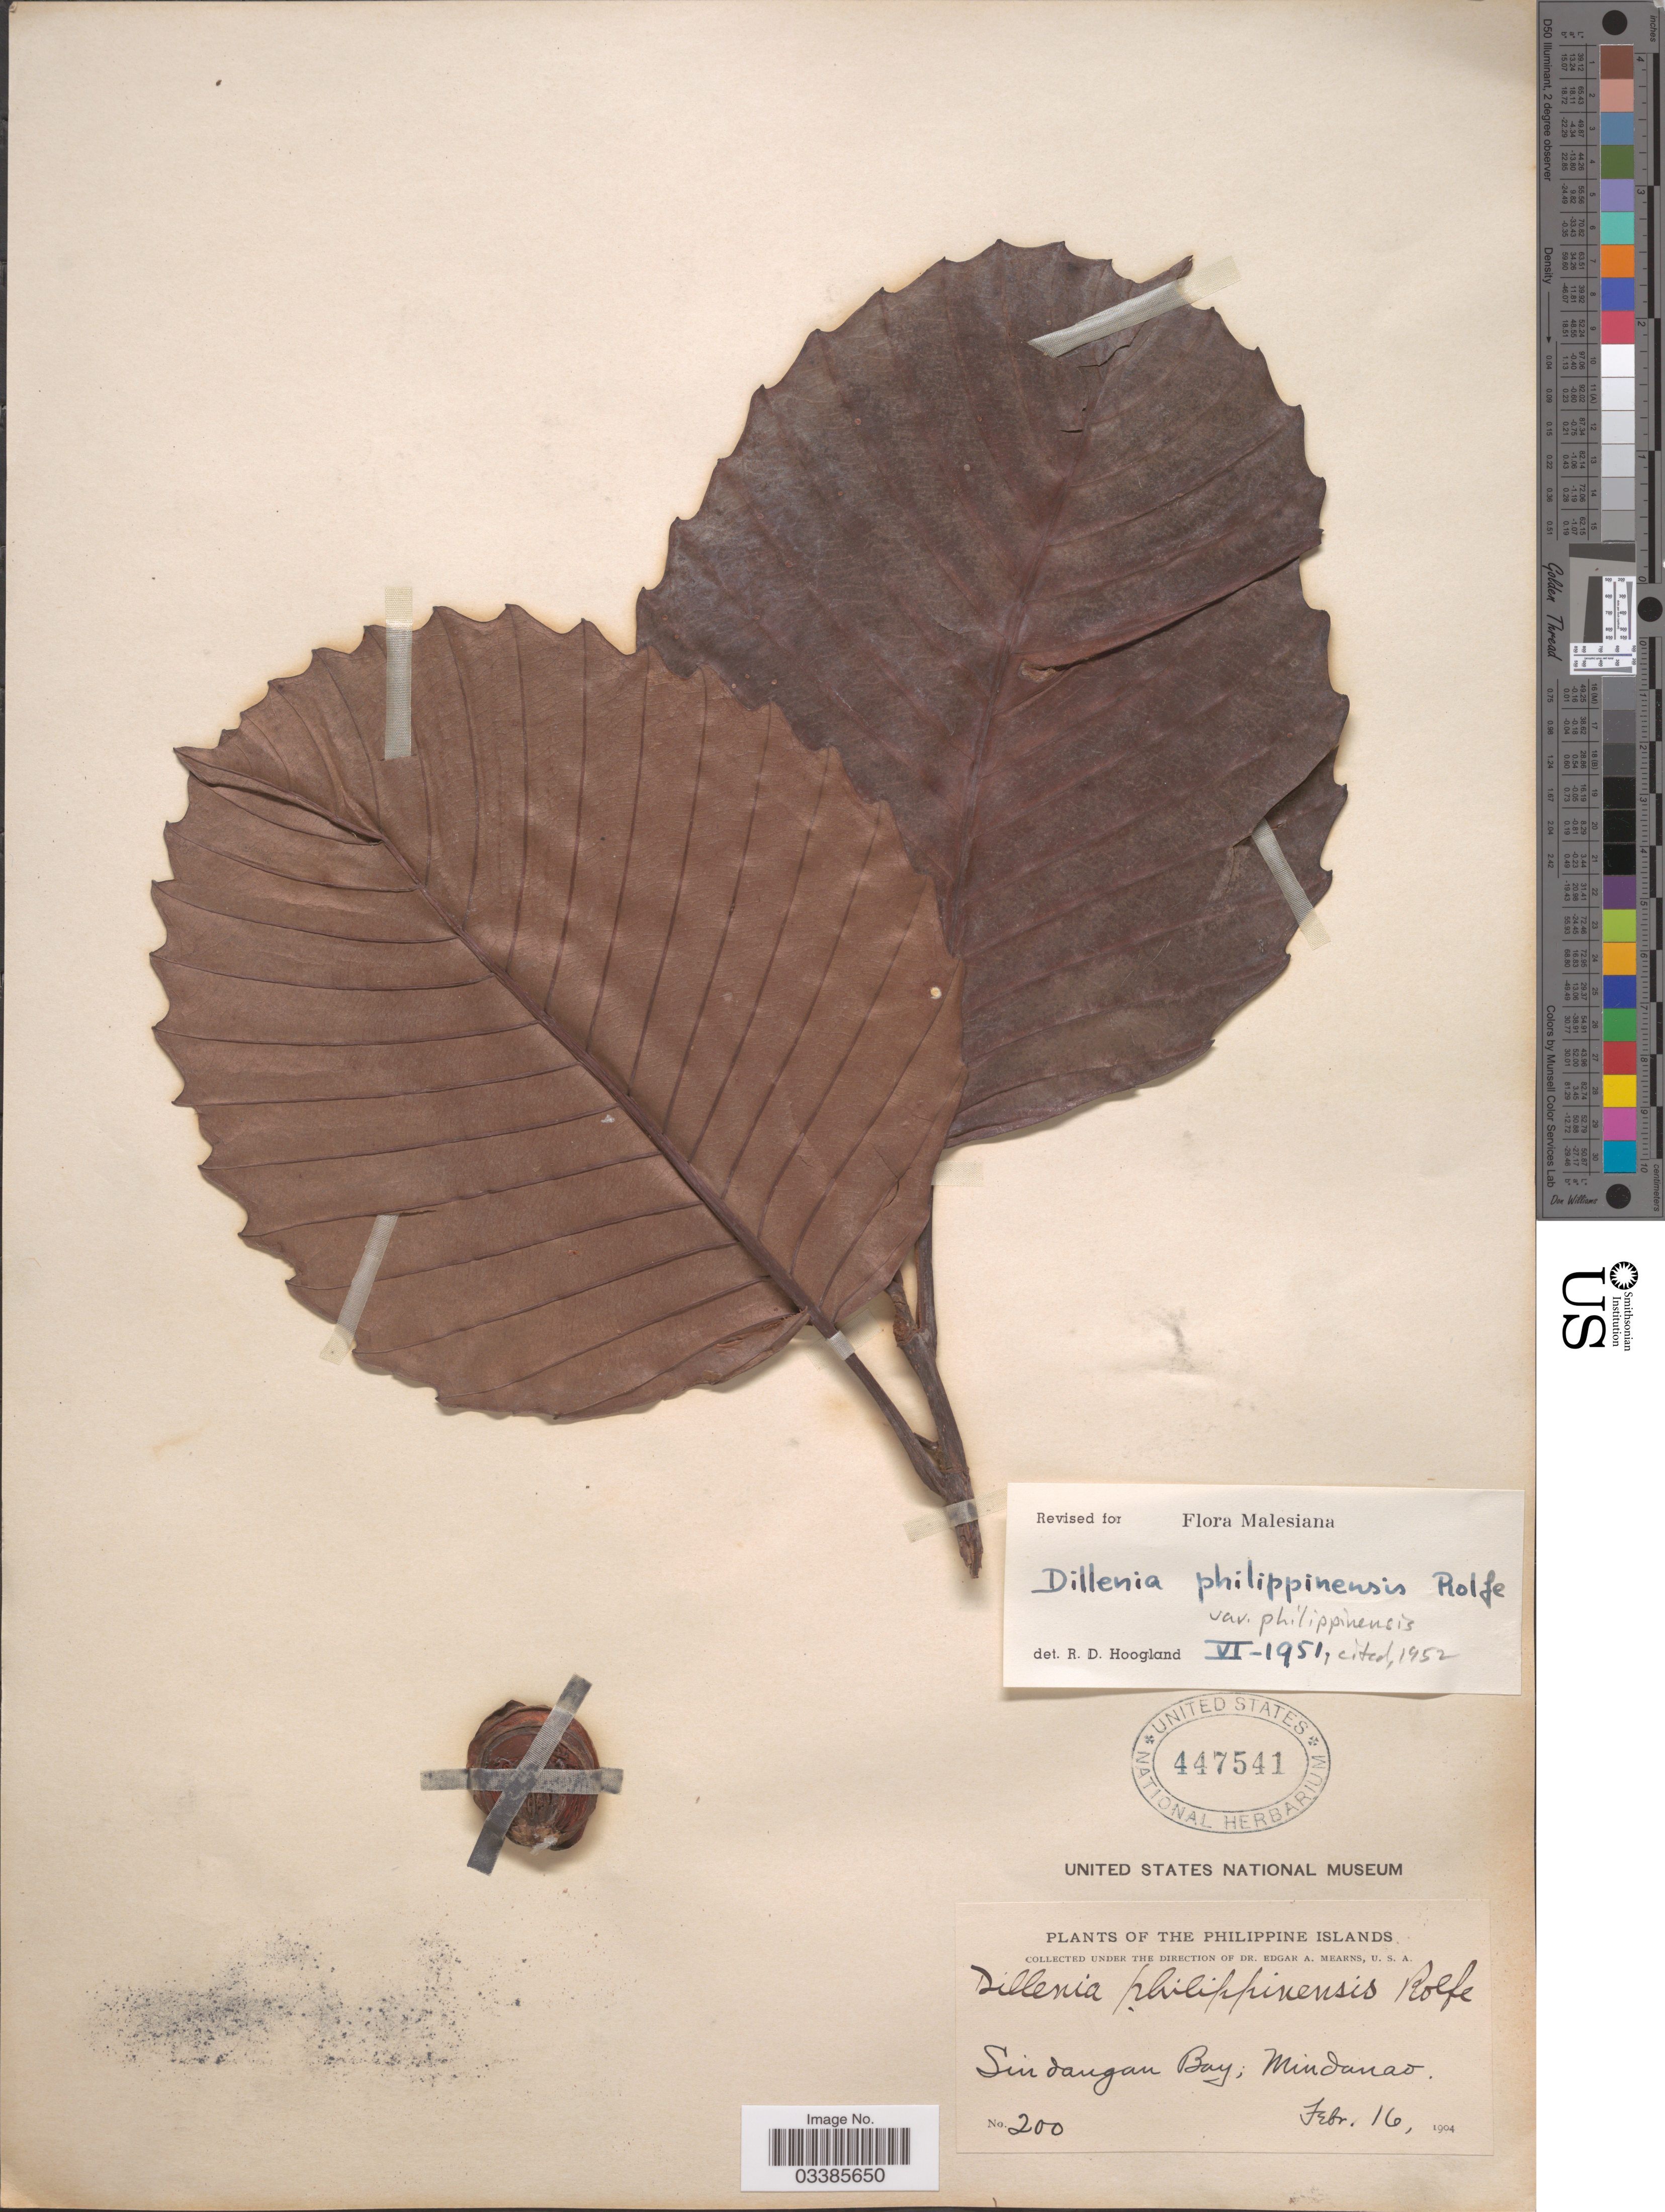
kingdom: Plantae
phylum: Tracheophyta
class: Magnoliopsida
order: Dilleniales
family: Dilleniaceae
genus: Dillenia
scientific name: Dillenia philippinensis var. philippinensis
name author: Rolfe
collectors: E. A. Mearns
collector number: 200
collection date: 1904-02-16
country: Philippines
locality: Sindangan Bay; Mindanao.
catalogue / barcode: US 447541